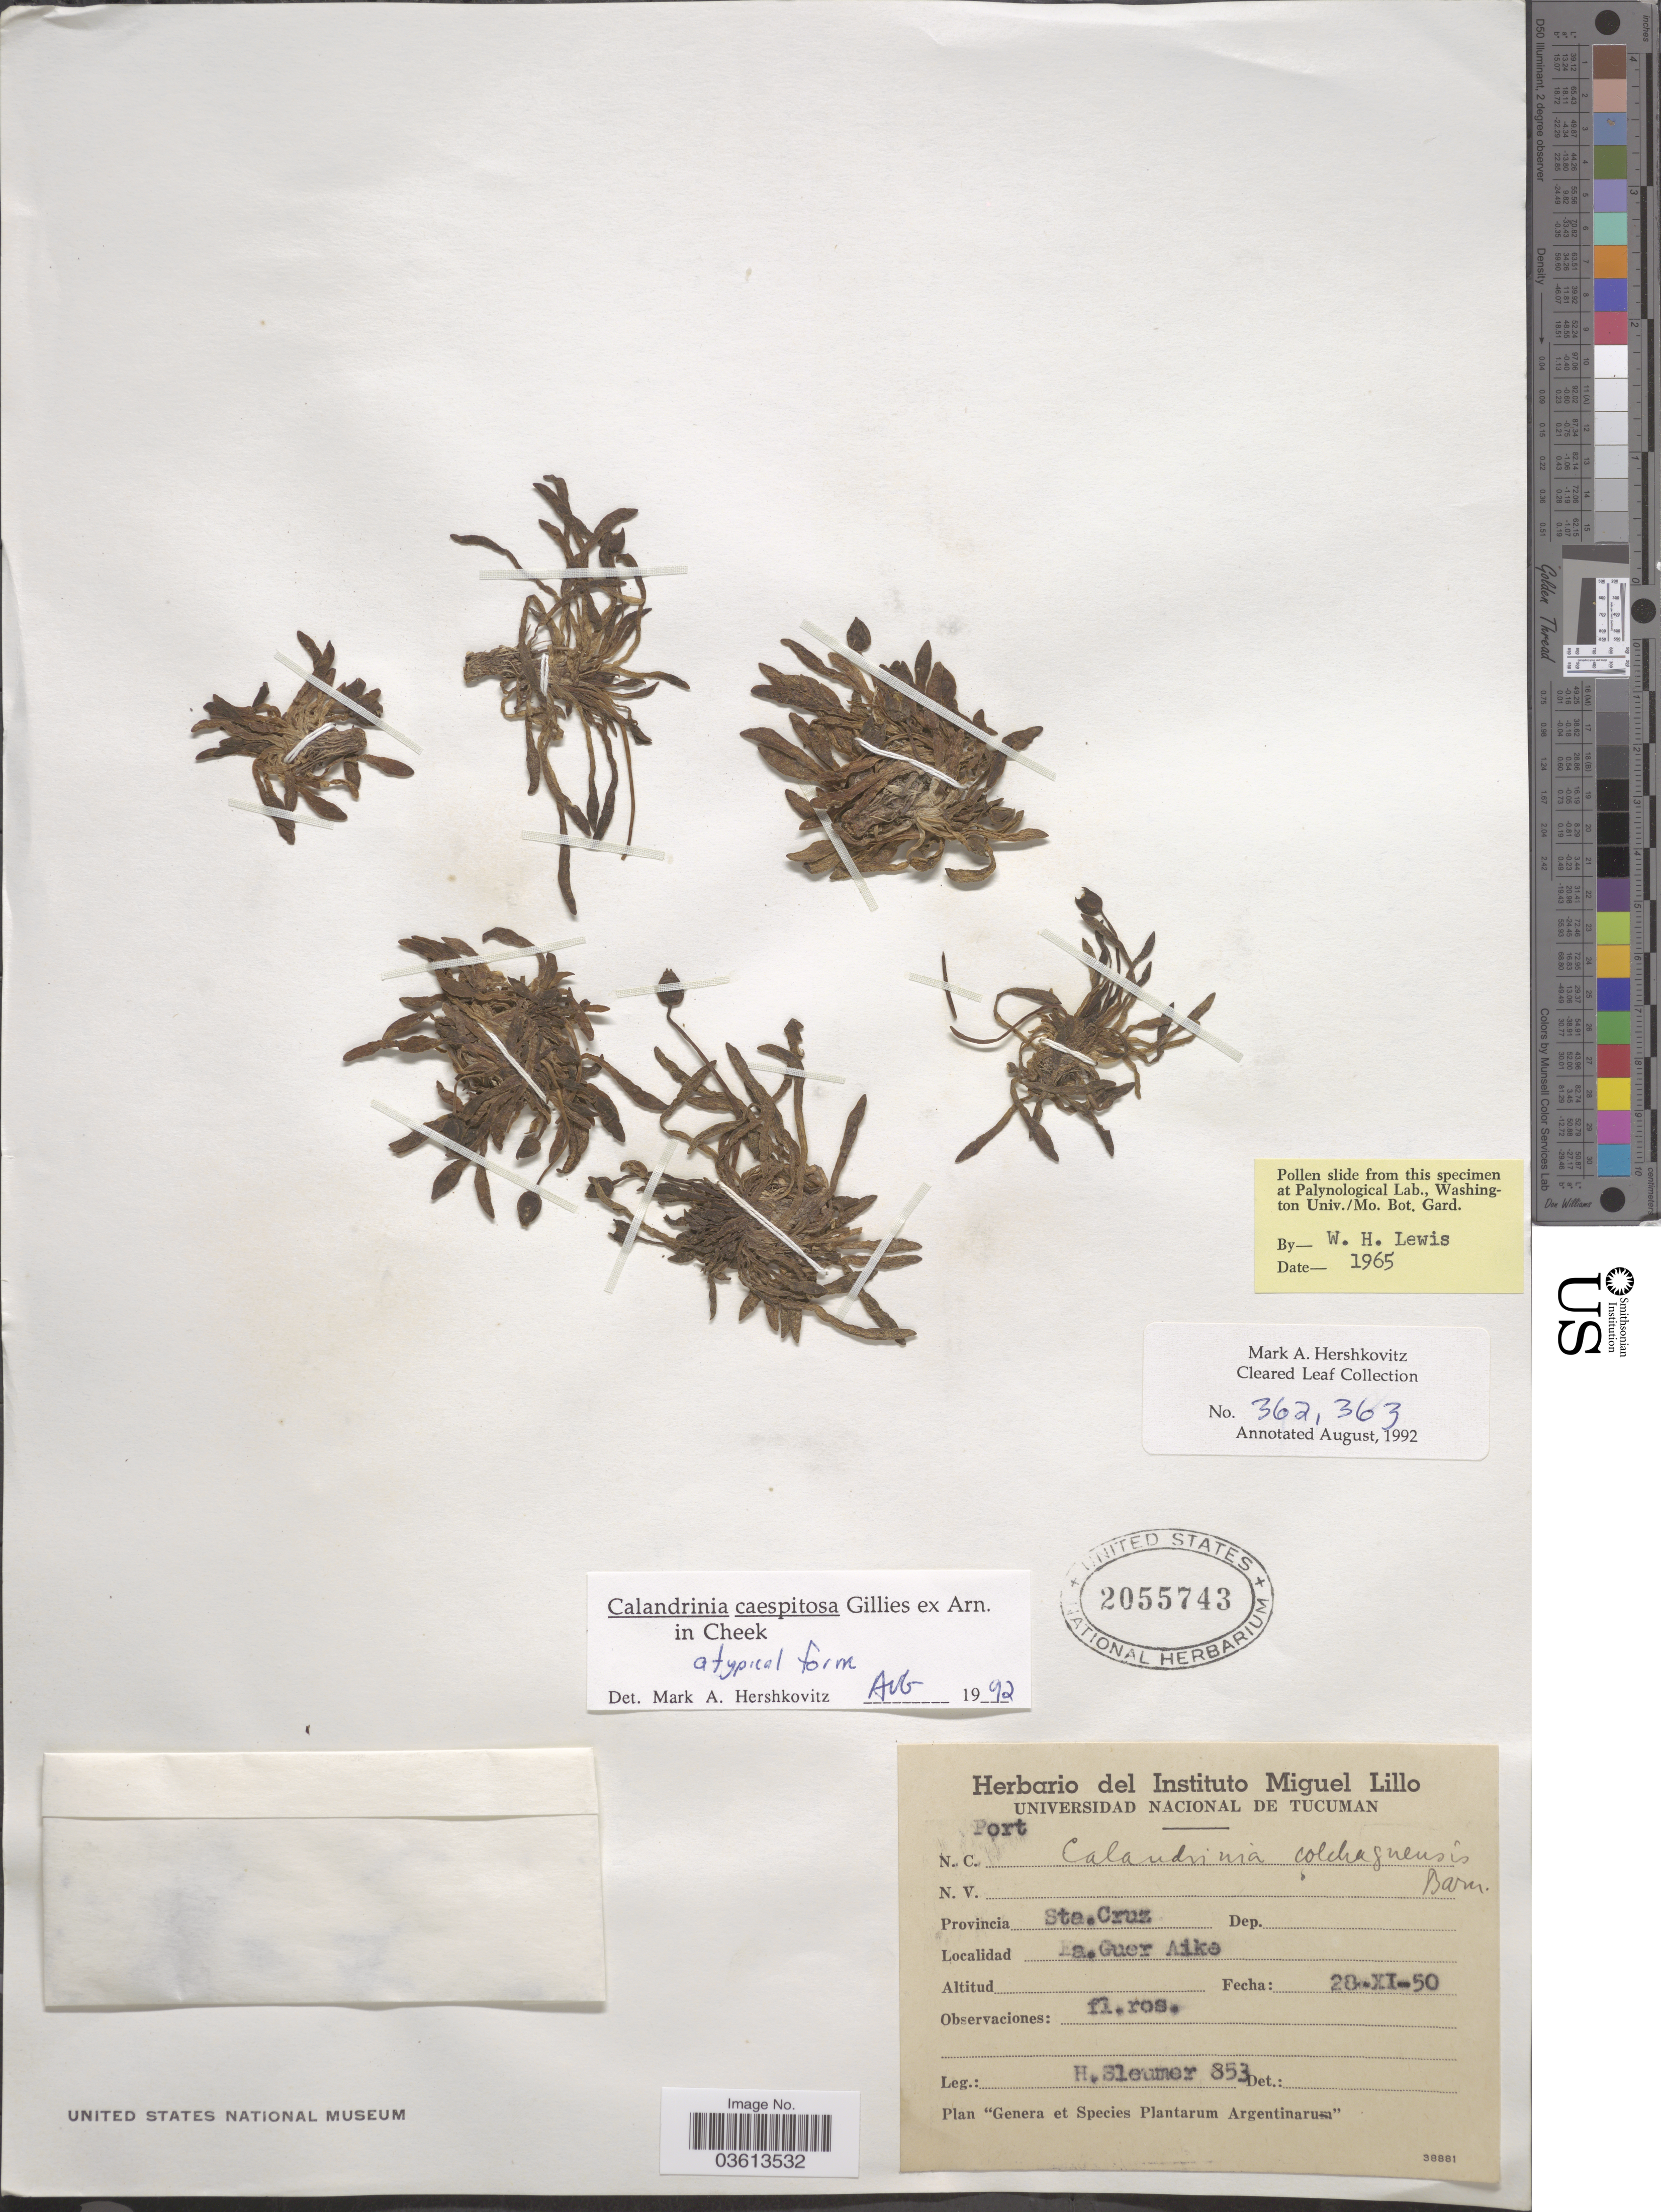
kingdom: Plantae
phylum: Tracheophyta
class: Magnoliopsida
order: Caryophyllales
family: Montiaceae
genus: Calandrinia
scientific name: Calandrinia caespitosa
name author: Gillies ex Arn.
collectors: H. O. Sleumer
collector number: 853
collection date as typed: Transcribed d/m/y: 28/11/50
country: Argentina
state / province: Santa Cruz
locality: Ea. Guer Aike.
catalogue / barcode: US 2055743